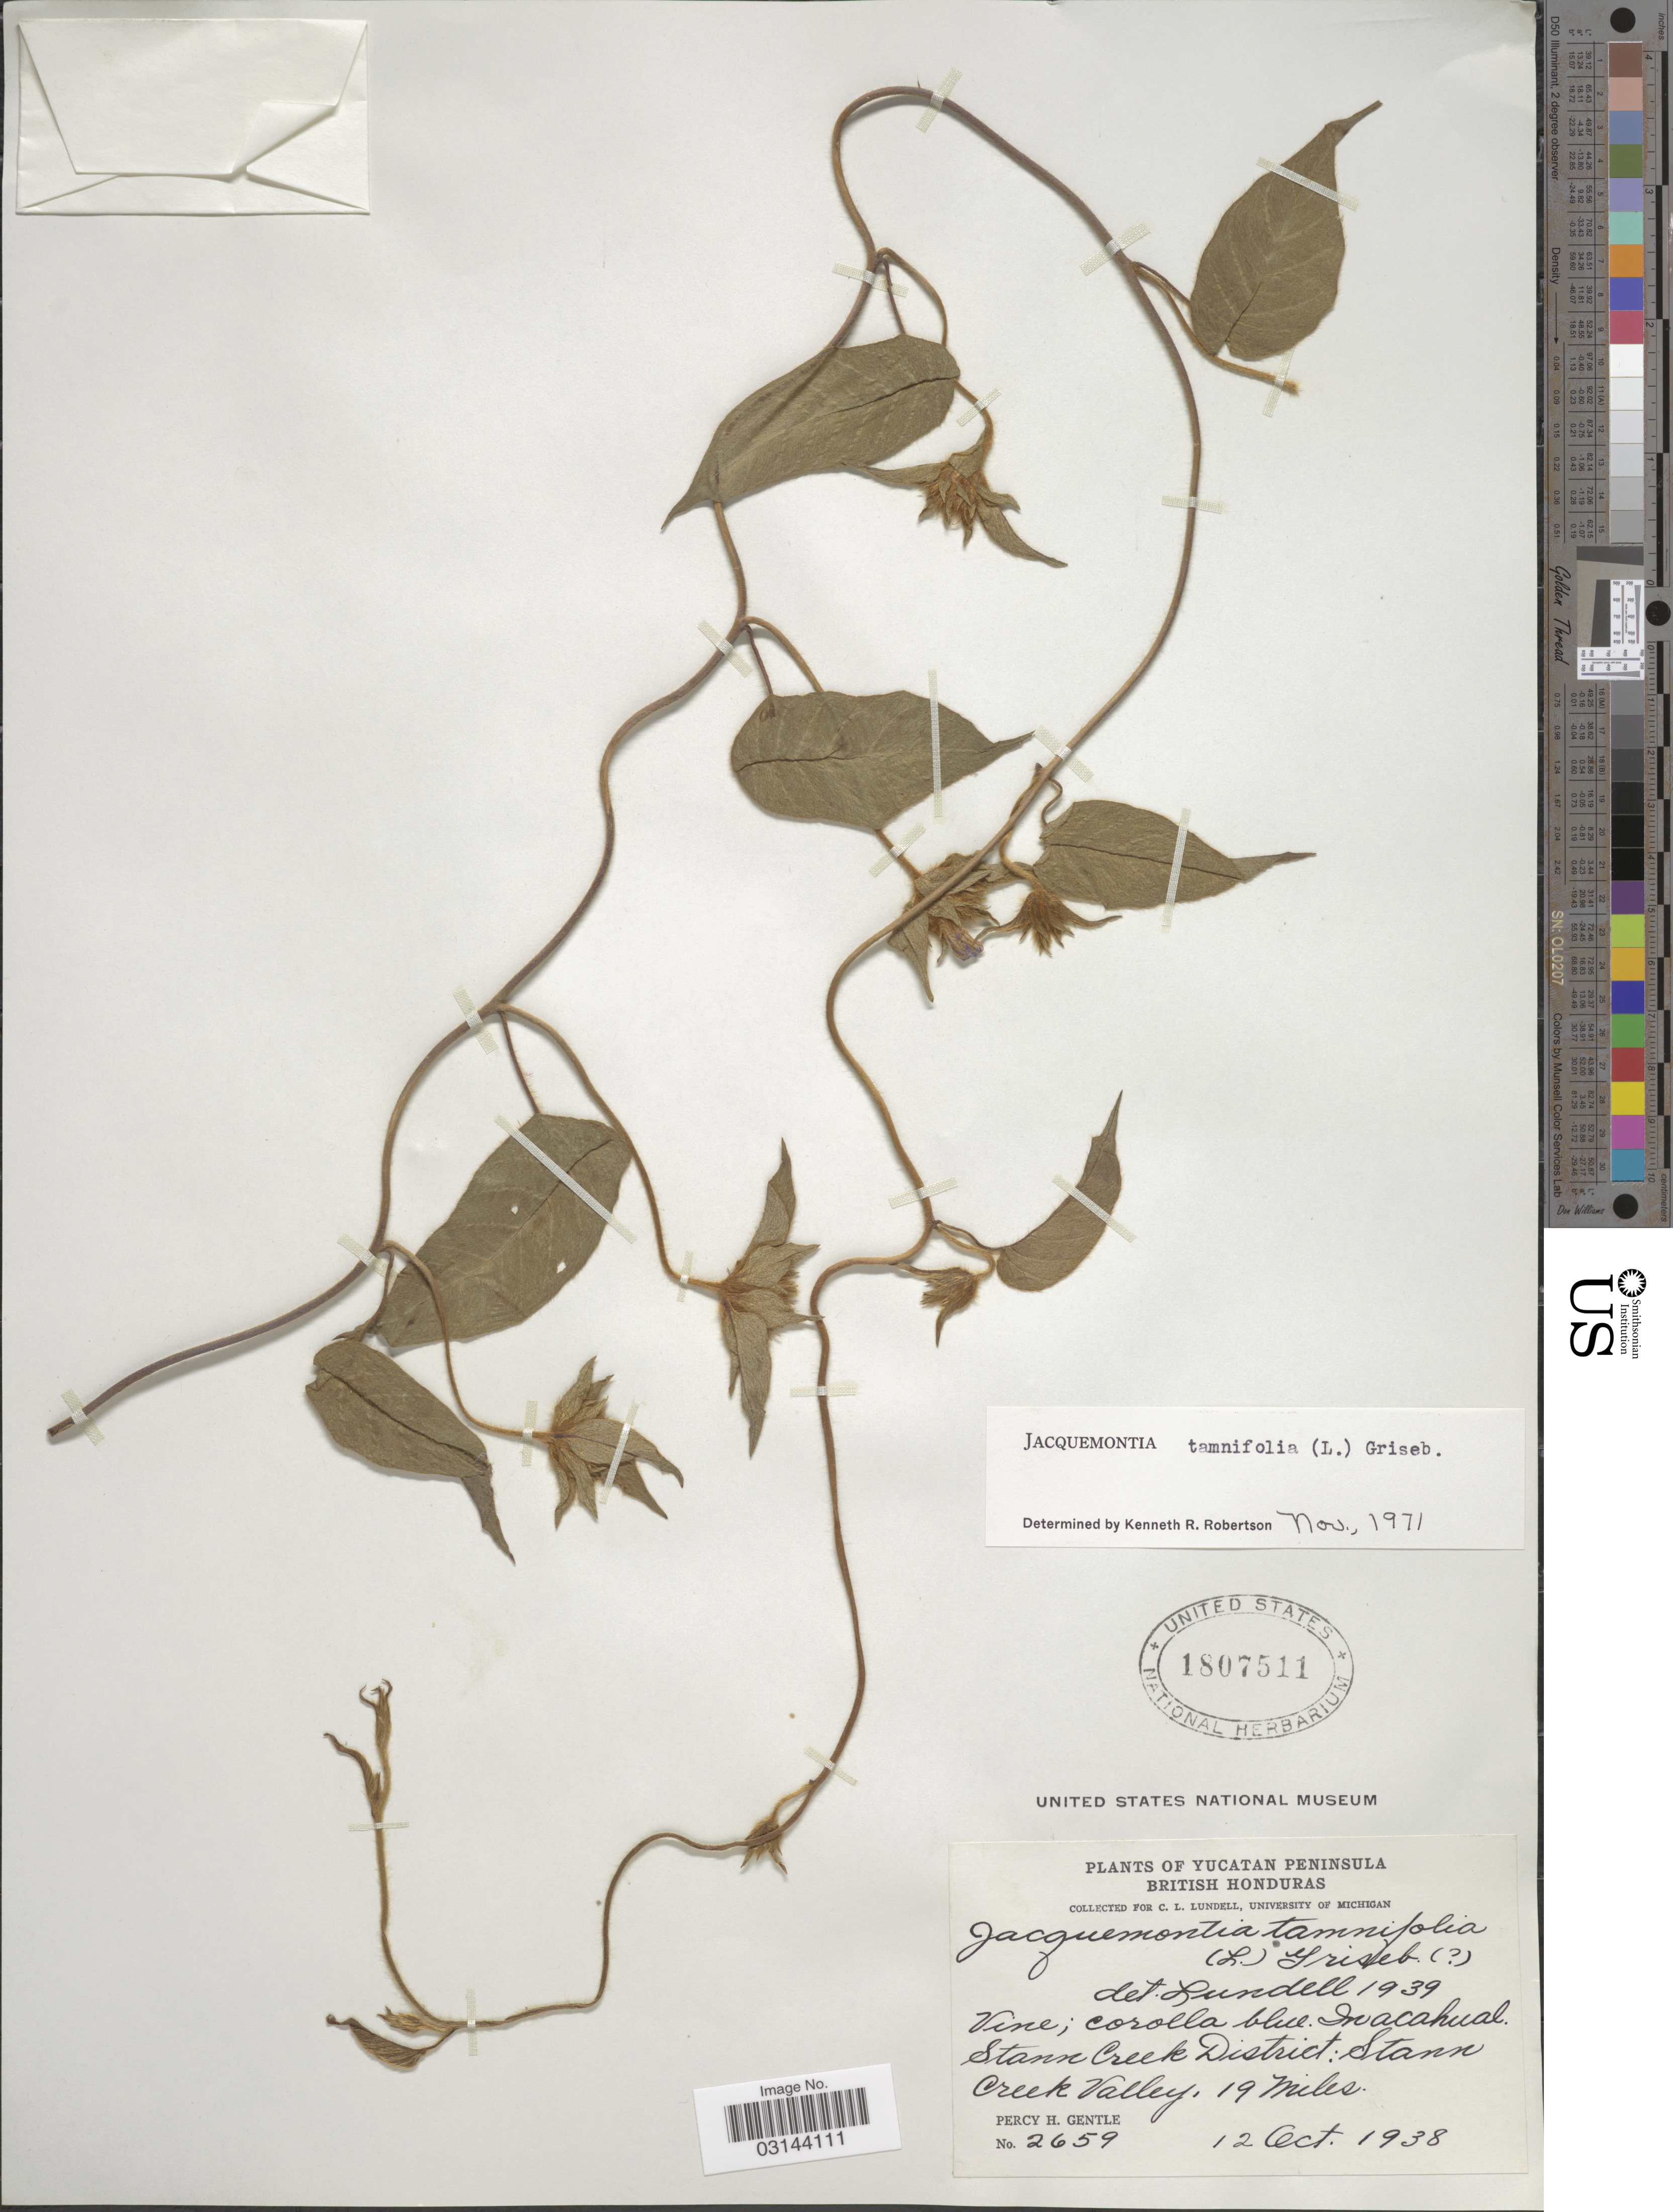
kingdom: Plantae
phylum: Tracheophyta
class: Magnoliopsida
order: Solanales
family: Convolvulaceae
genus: Jacquemontia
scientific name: Jacquemontia tamnifolia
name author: (L.) Griseb.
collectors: P. H. Gentle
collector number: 2659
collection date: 1938-10-12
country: Belize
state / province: Stann Creek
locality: Yucatan Peninsula, British Honduras, Stann Creek District: Stann Creek Valley, 19 Miles.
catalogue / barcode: US 1807511